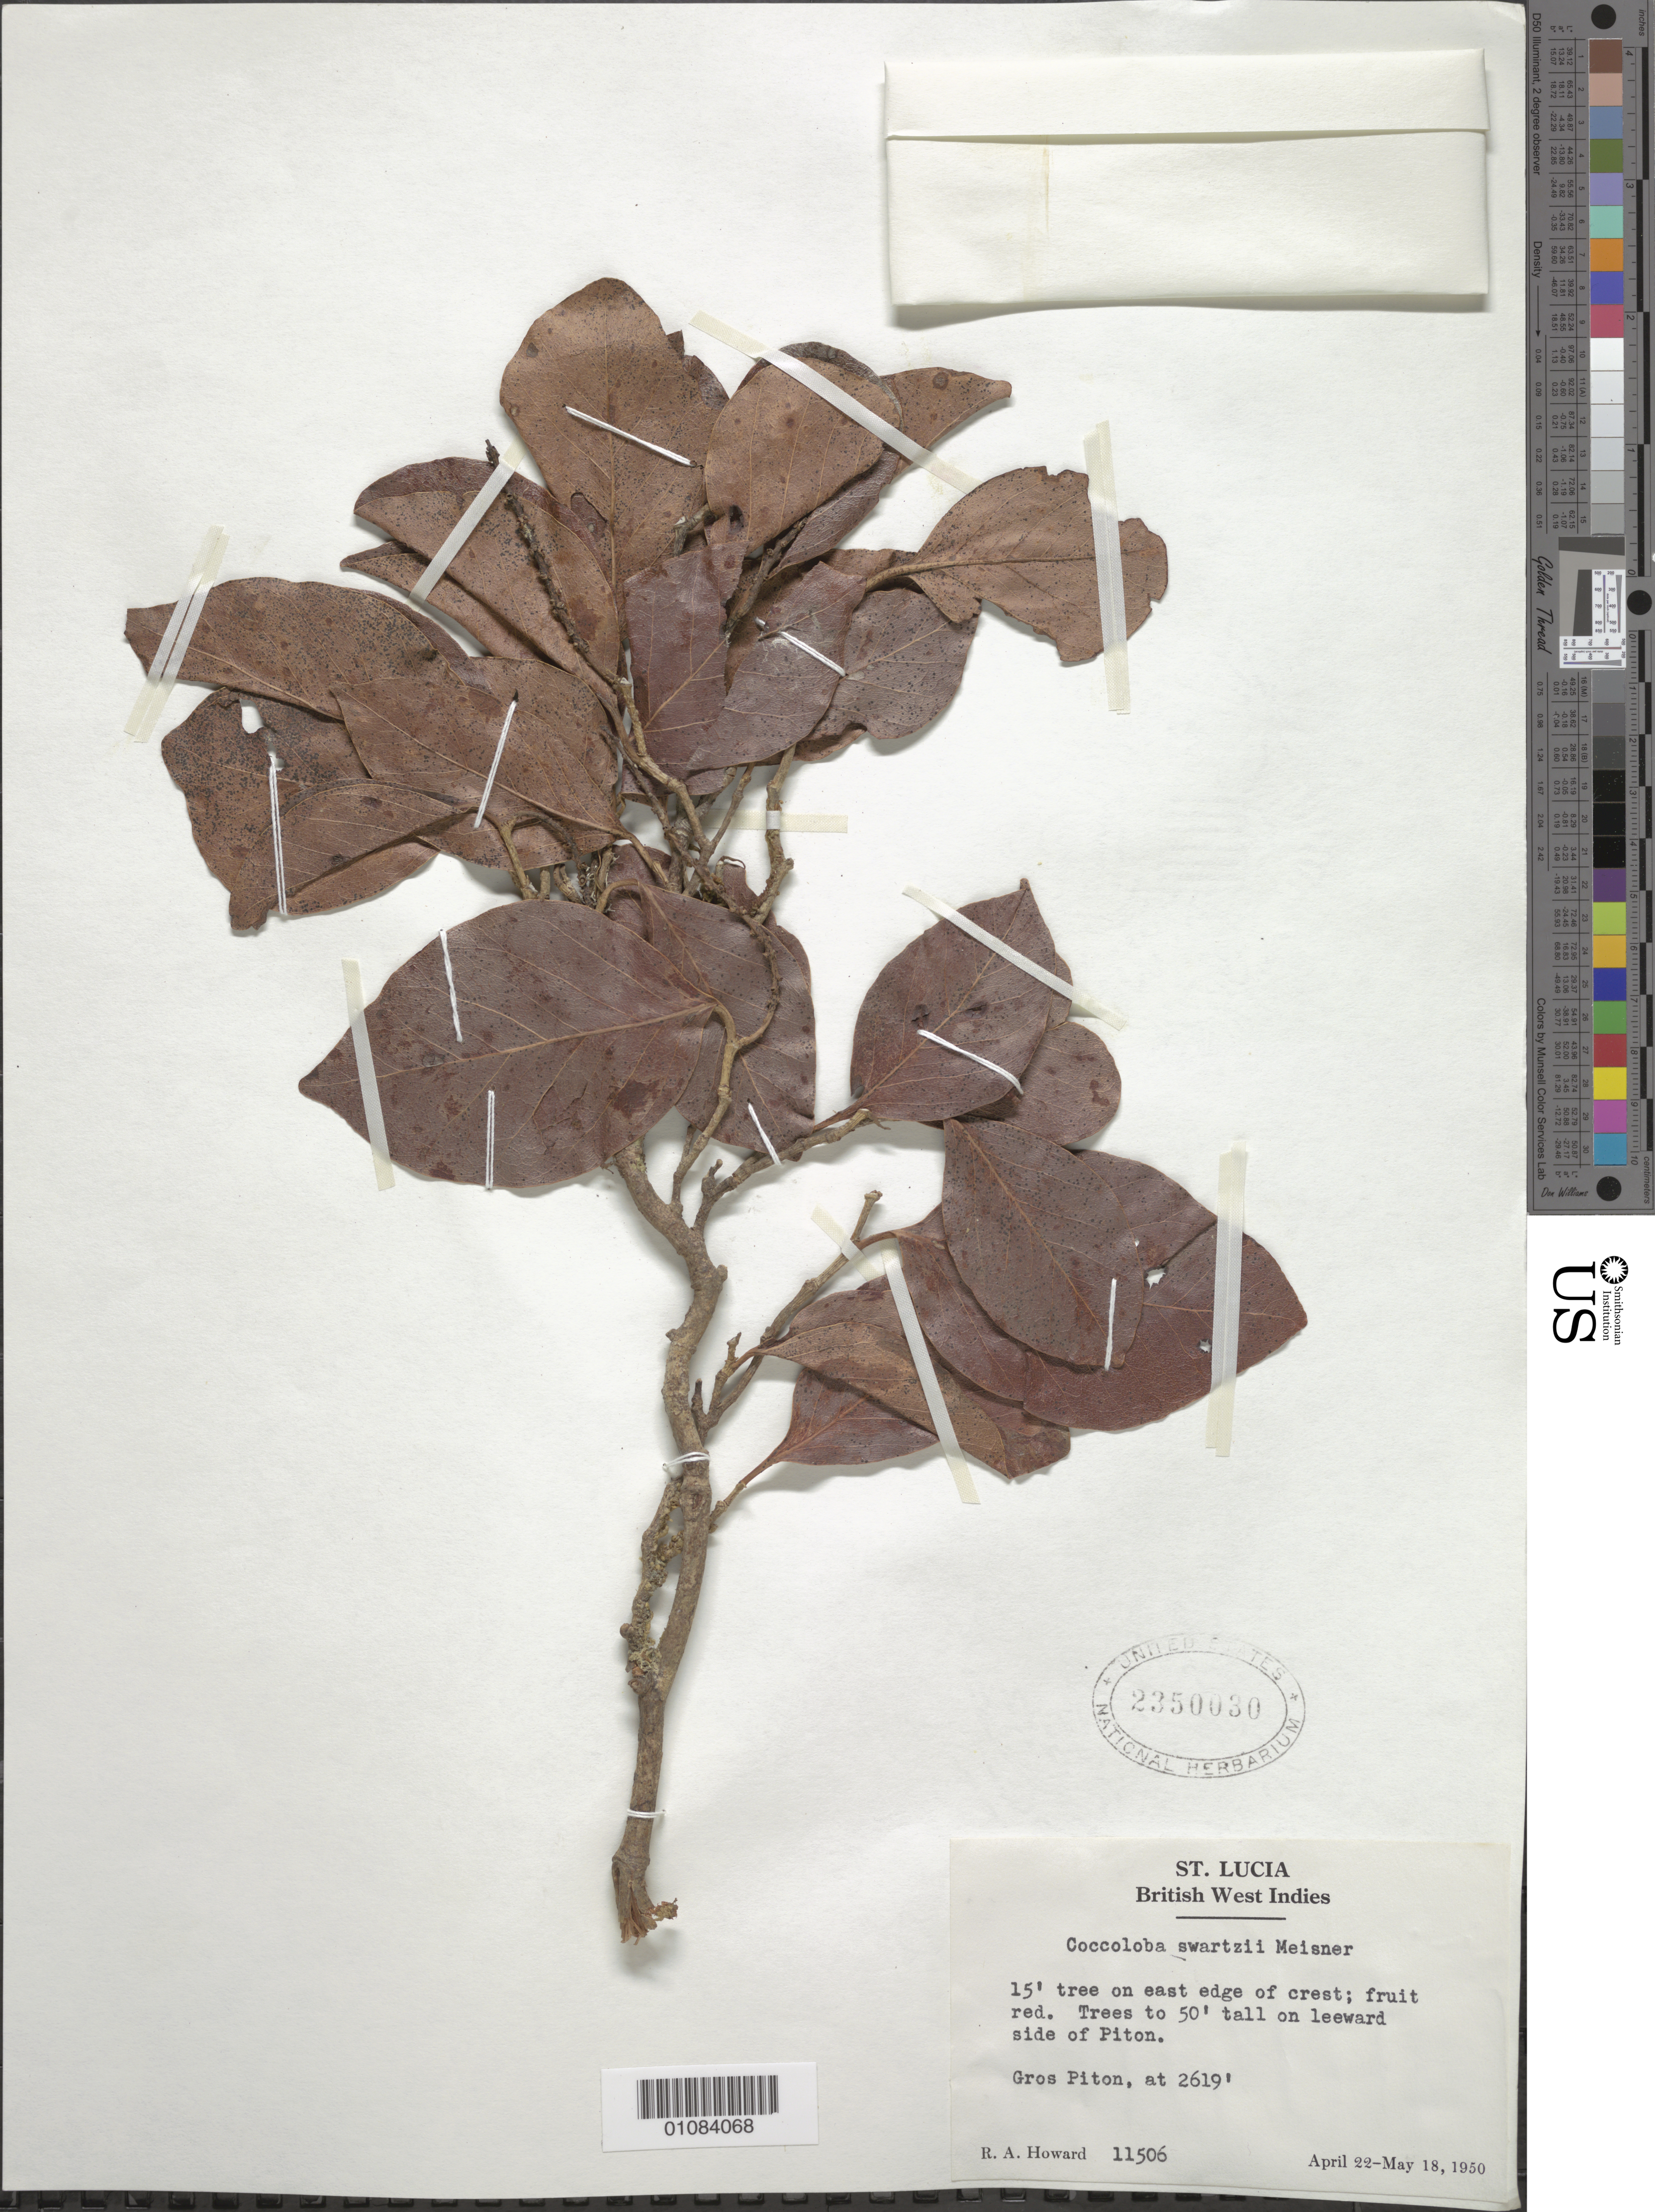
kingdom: Plantae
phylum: Tracheophyta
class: Magnoliopsida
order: Caryophyllales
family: Polygonaceae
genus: Coccoloba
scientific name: Coccoloba swartzii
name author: Meisn.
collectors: R. A. Howard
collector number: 11506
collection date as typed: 22 Apr 1950 to 18 May 1950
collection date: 1950-04-22/1950-05-18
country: St. Lucia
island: St. Lucia I.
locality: Gros Piton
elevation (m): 798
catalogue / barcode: US 2350030